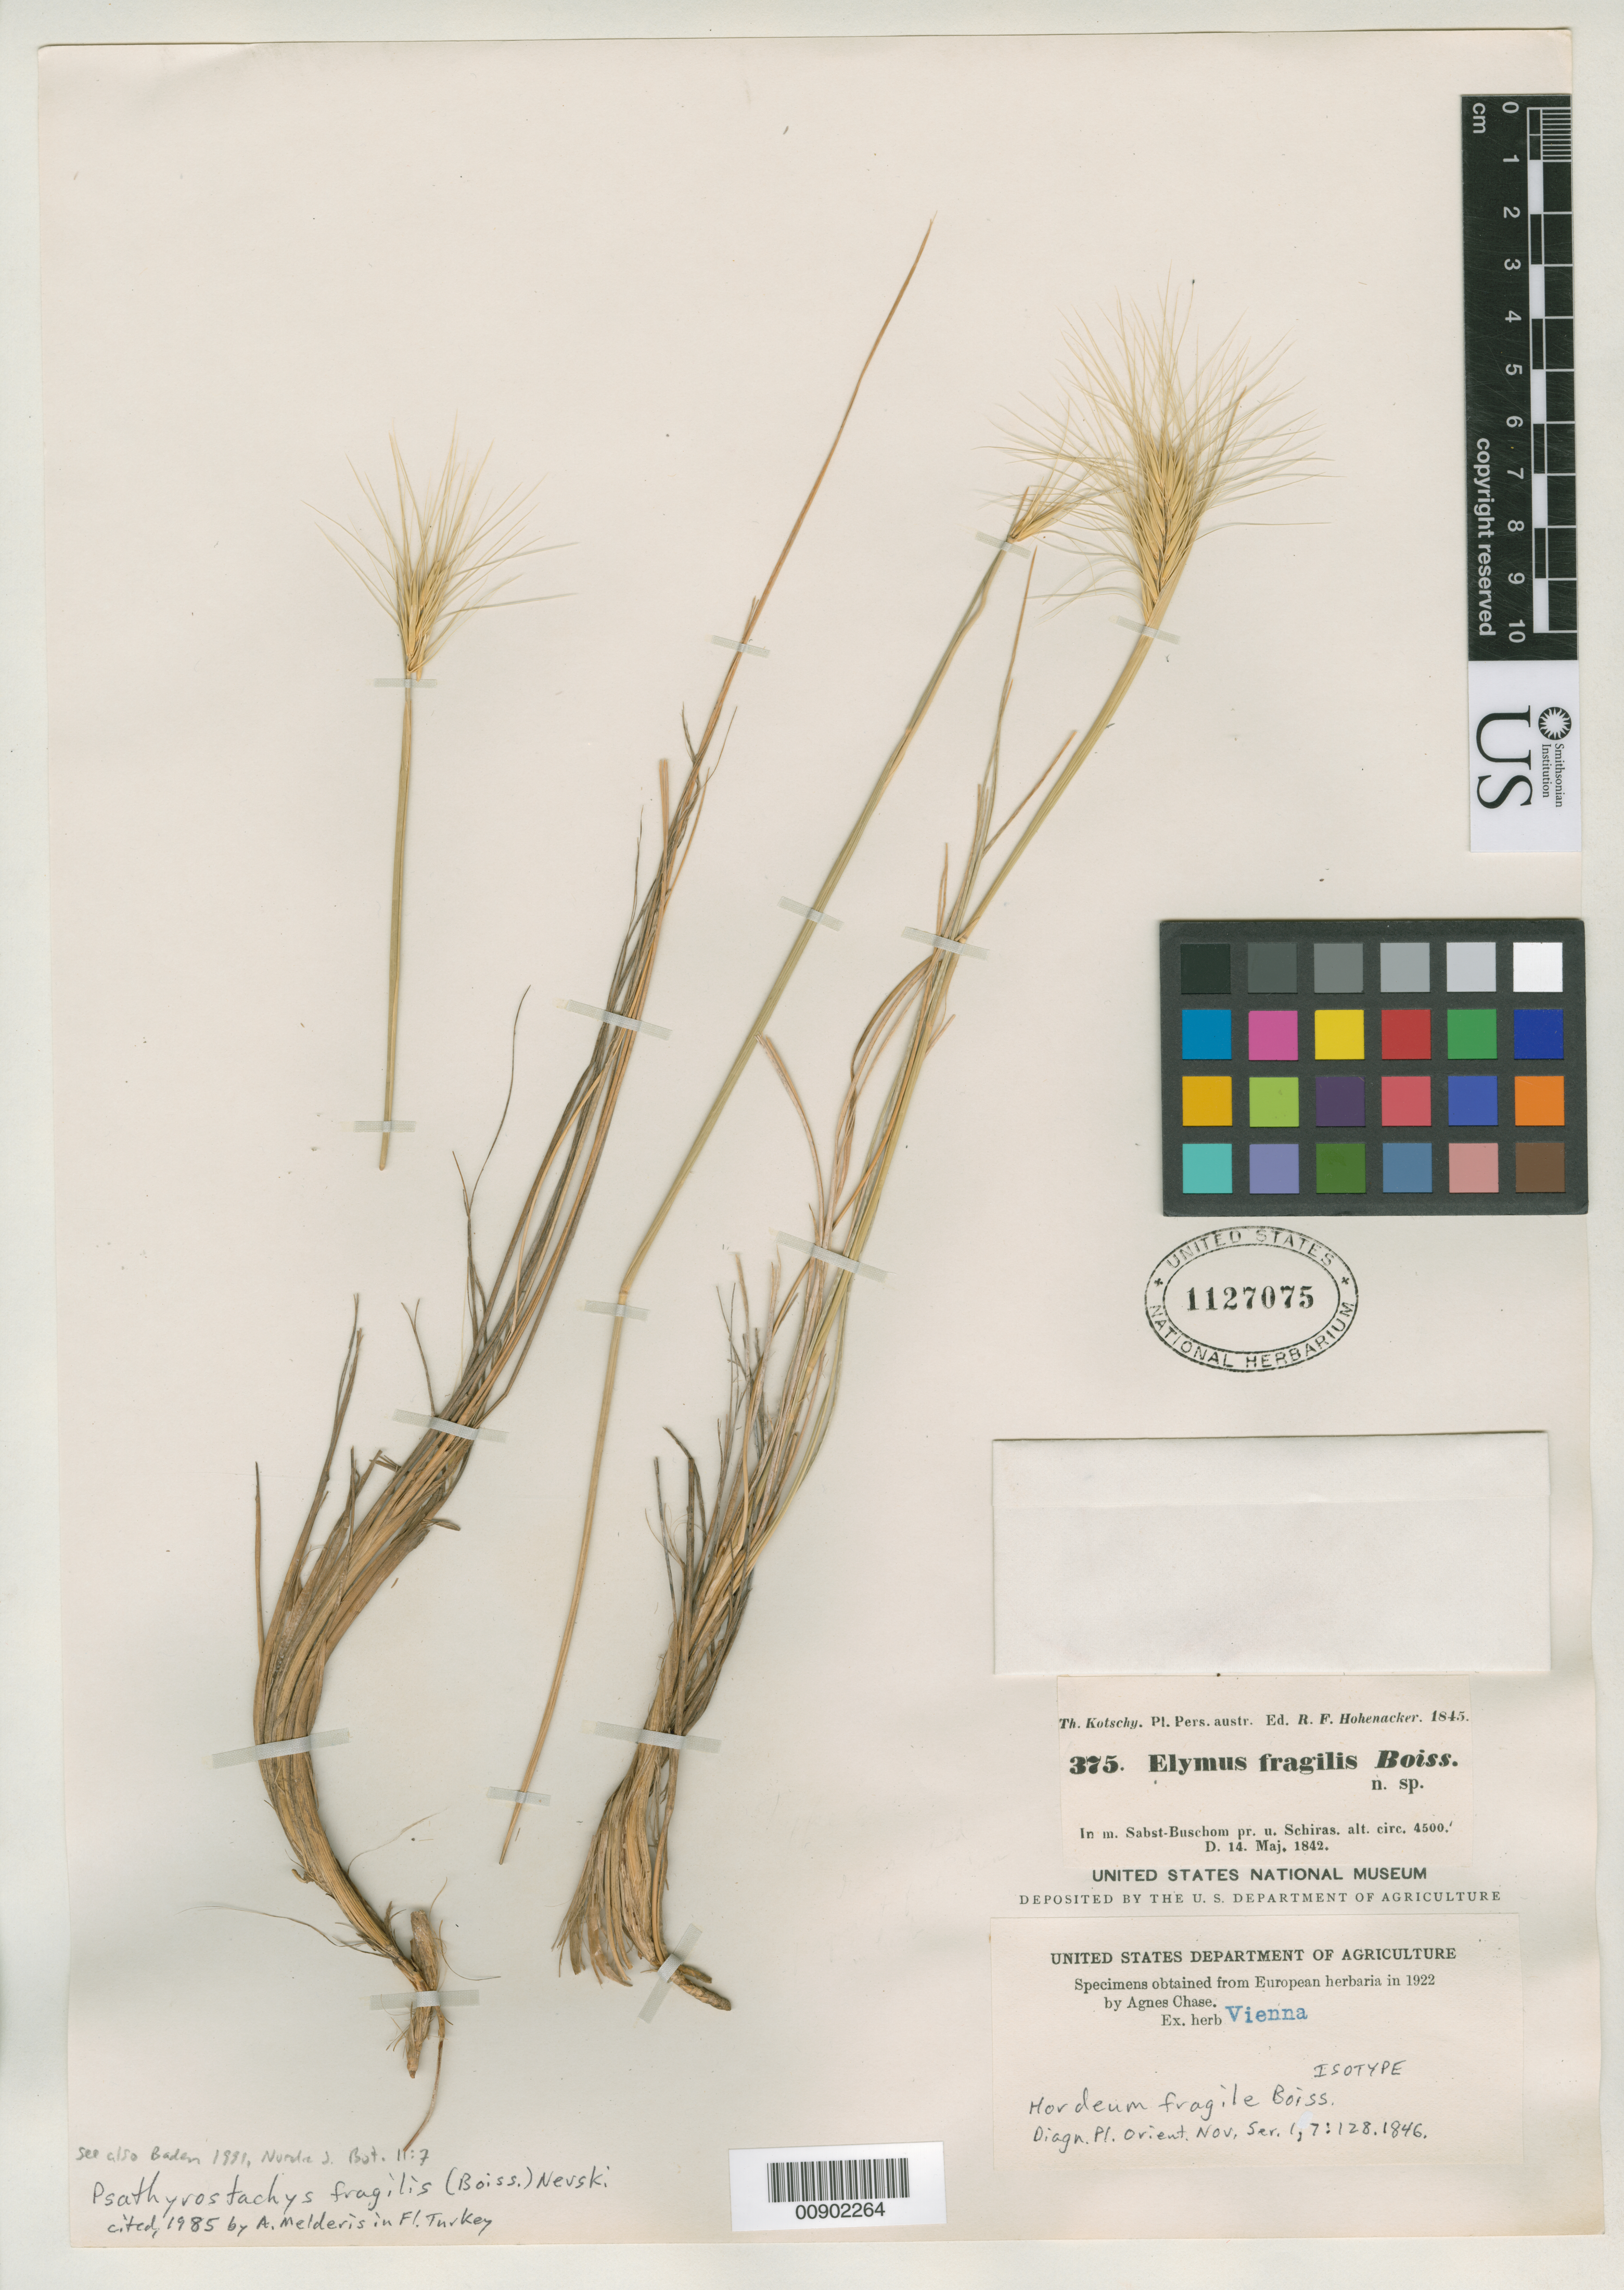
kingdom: Plantae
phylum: Tracheophyta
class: Liliopsida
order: Poales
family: Poaceae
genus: Hordeum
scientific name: Hordeum fragile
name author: Boiss.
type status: Isotype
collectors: K. G. Kotschy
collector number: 375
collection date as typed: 14 May 1842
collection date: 1842-05-14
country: Iran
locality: In m. Sabst-Buschom pr. u. Schiras.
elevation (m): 1372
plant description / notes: Currently accepted name as cited by A. Melderis in Fl. Turkey (1985) & Baden, Nordic J. Bot. 11: 7 (1991).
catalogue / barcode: US 1127075